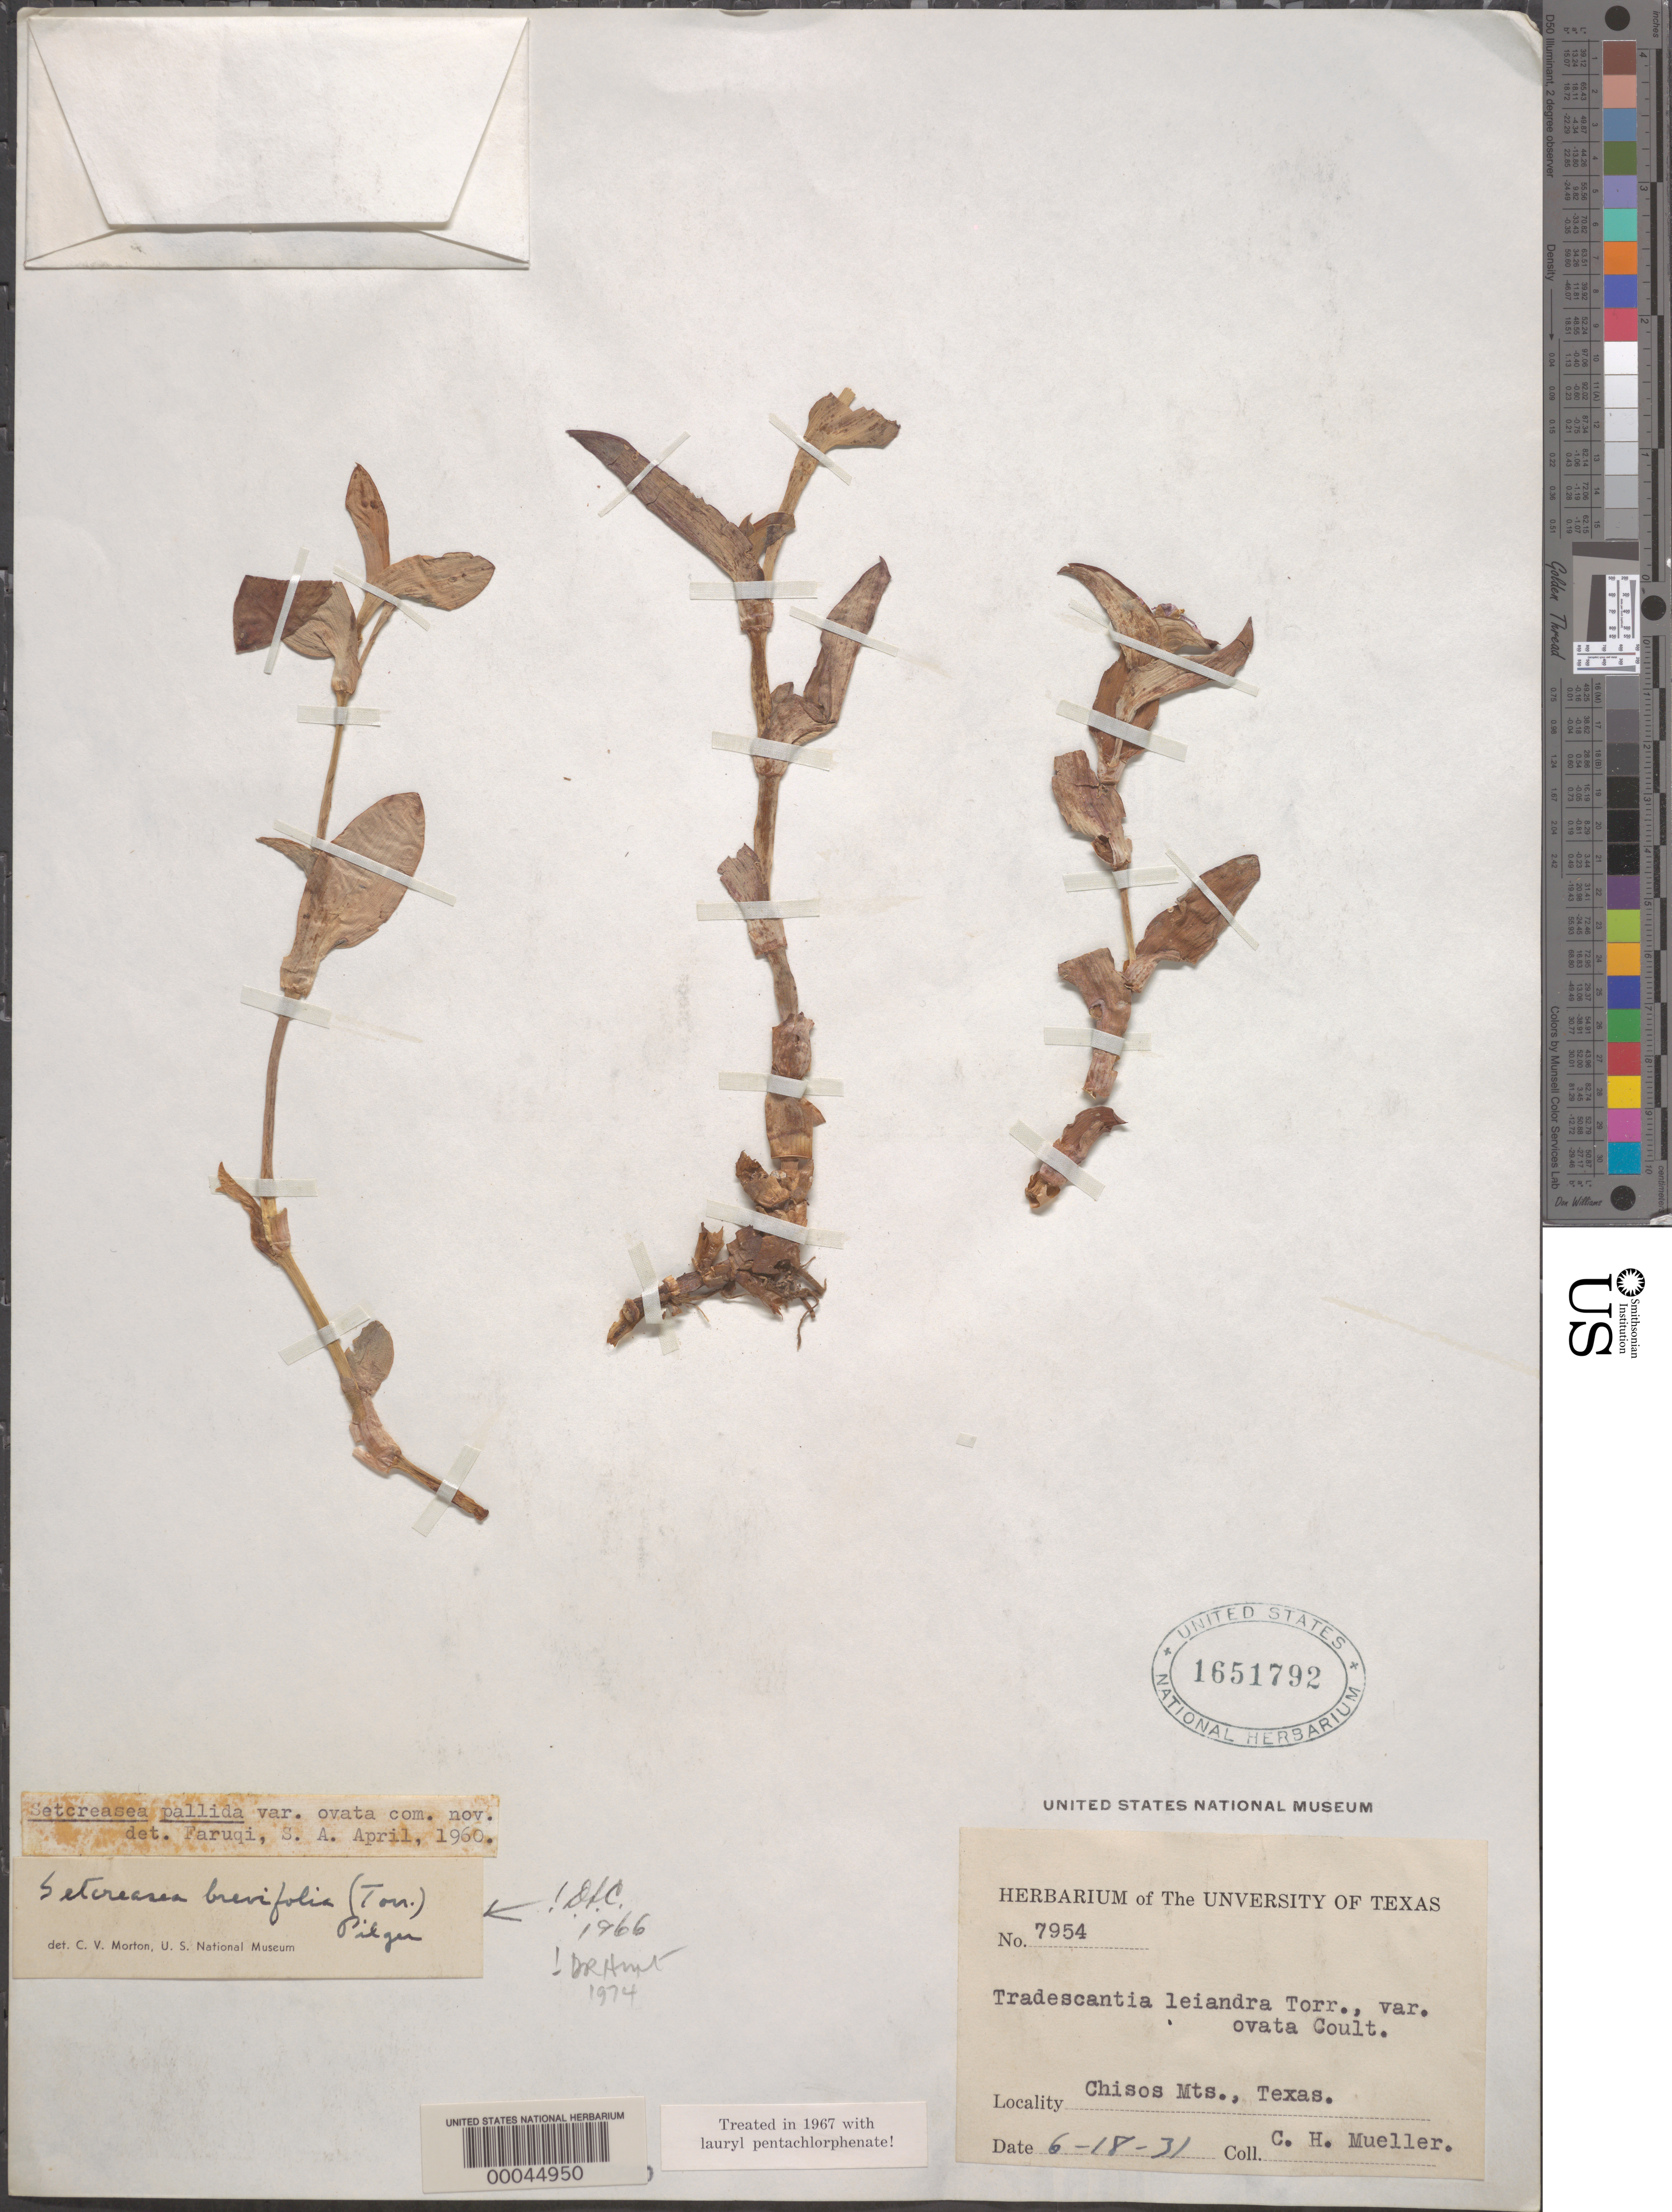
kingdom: Plantae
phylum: Tracheophyta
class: Liliopsida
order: Commelinales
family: Commelinaceae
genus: Tradescantia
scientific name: Tradescantia brevifolia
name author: (Torr.) Rose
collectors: C. H. Muller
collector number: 7954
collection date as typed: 18 Jun 1931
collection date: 1931-06-18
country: United States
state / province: Texas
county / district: Brewster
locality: Chisos mts.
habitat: Mountainside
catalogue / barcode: US 1651792